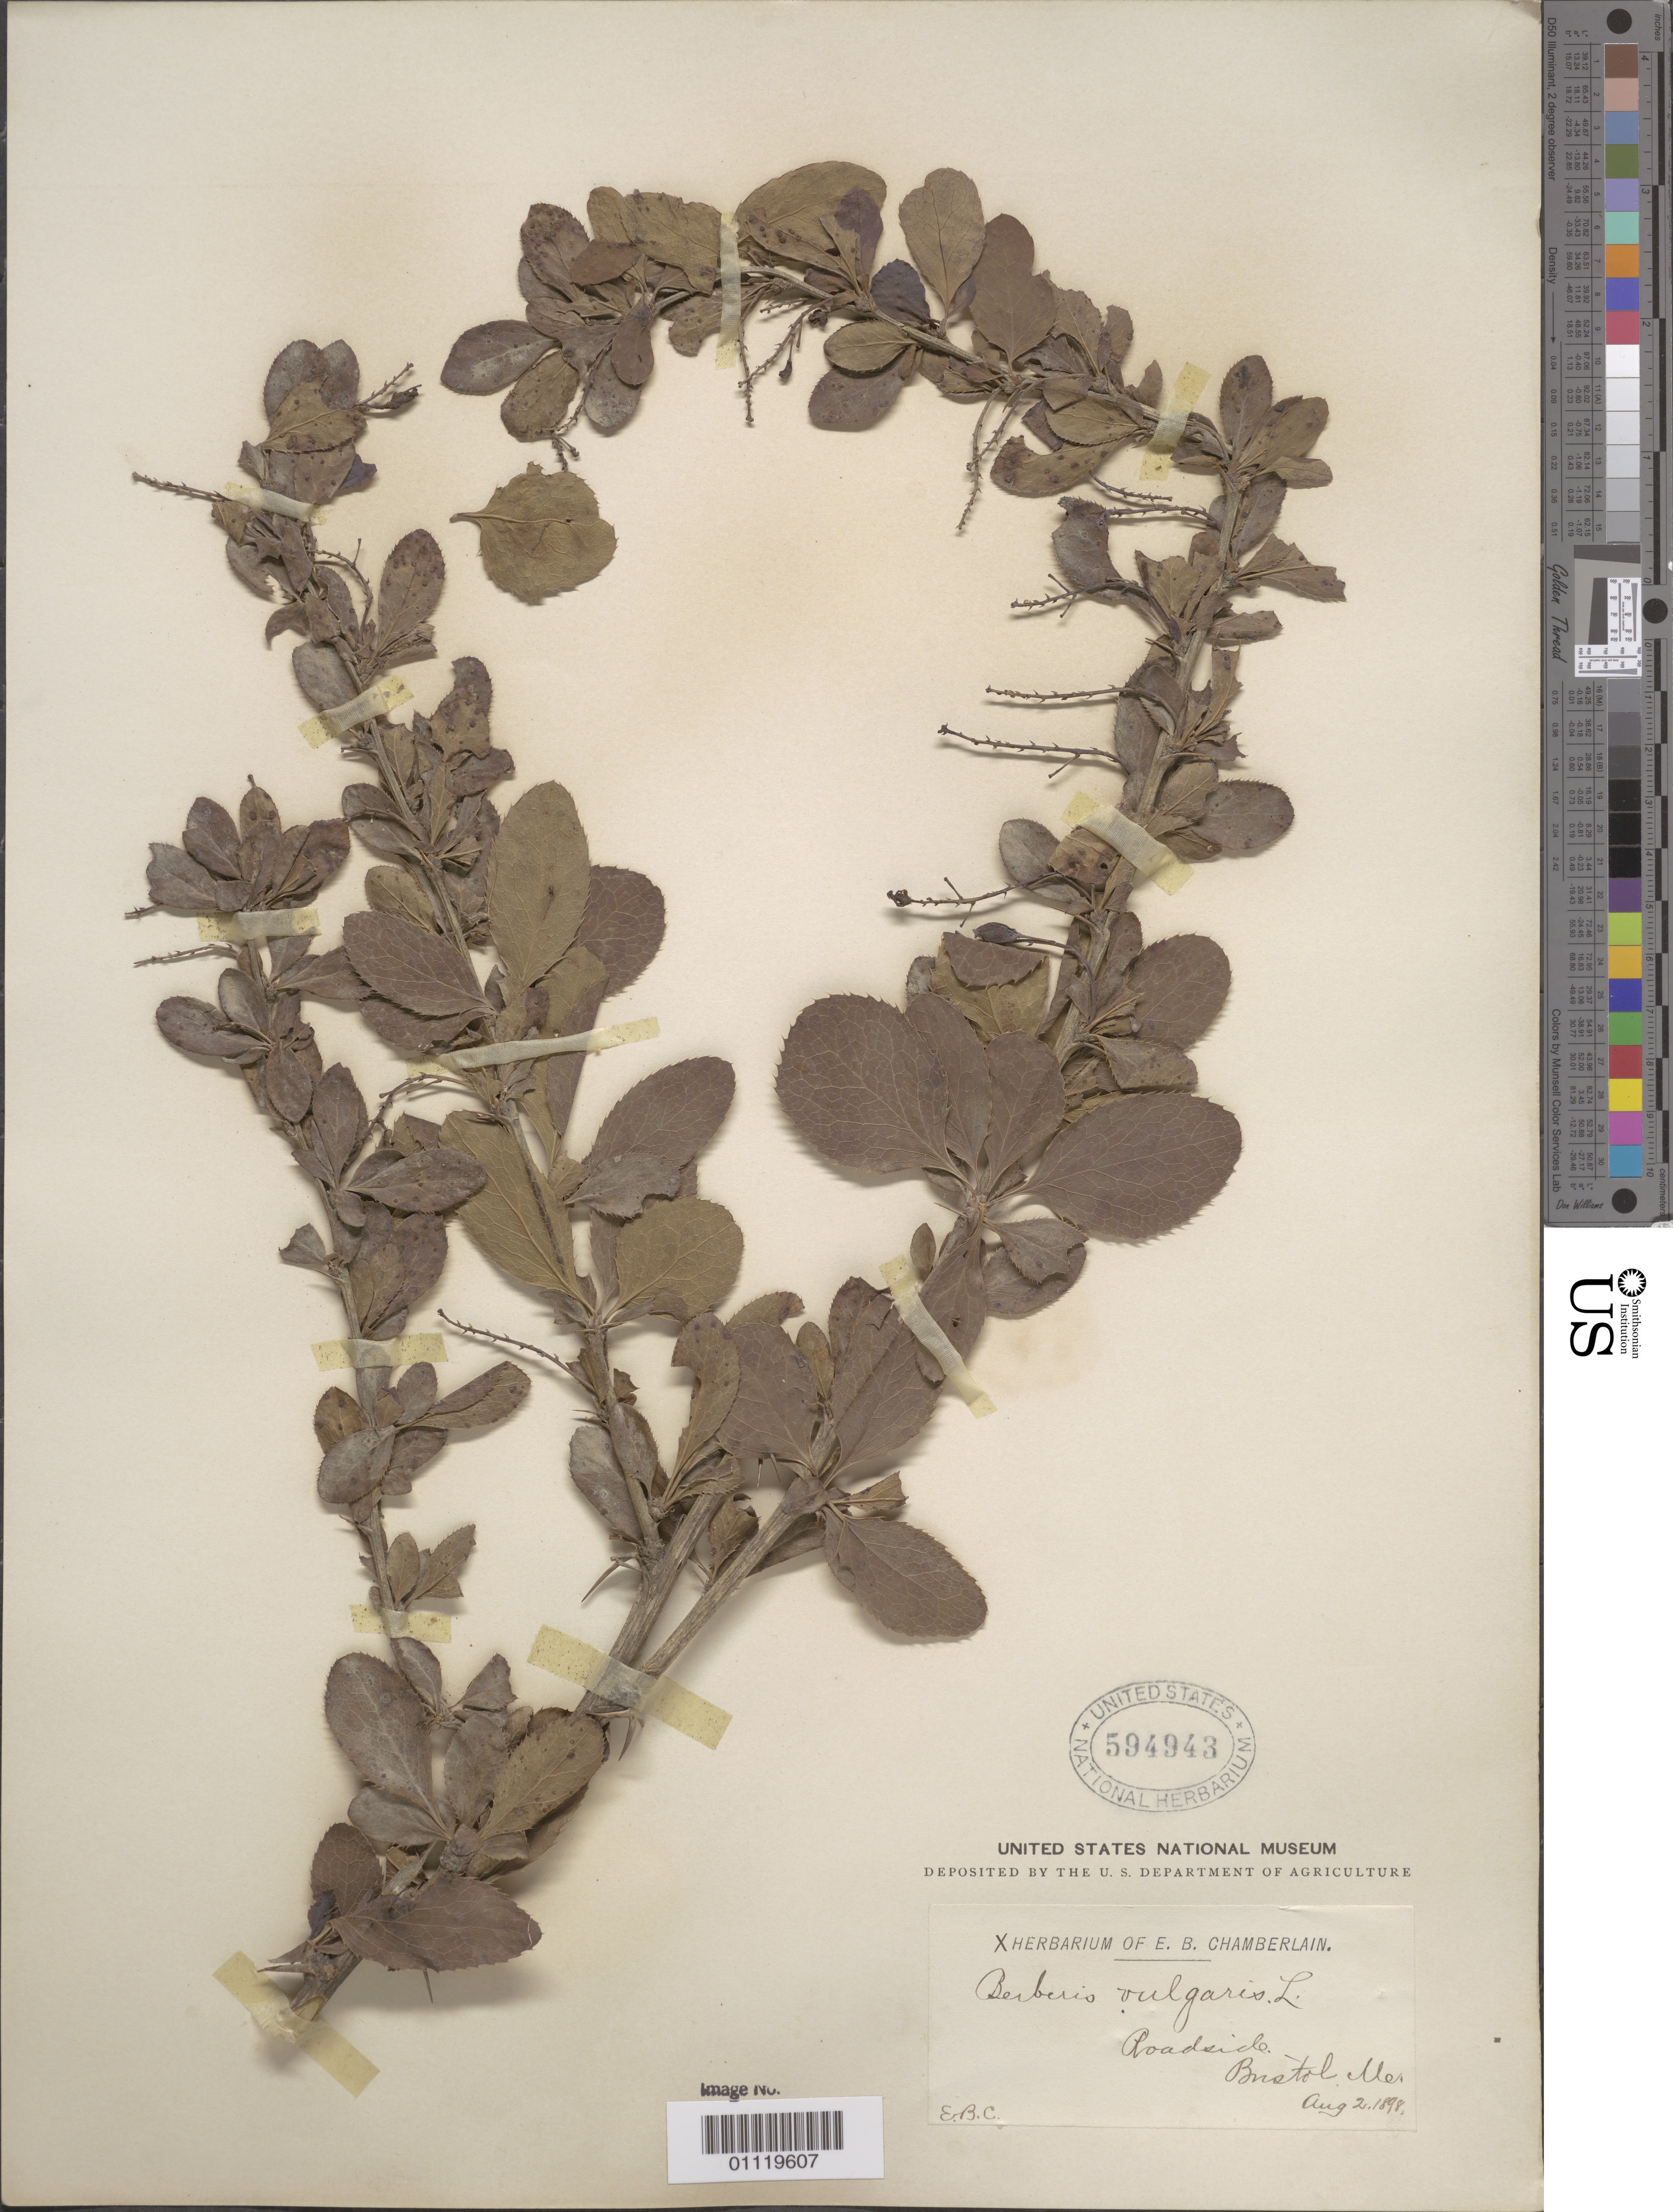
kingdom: Plantae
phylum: Tracheophyta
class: Magnoliopsida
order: Ranunculales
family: Berberidaceae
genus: Berberis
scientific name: Berberis vulgaris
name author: L.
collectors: E. Chamberlain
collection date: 1898-08-02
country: United States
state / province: Maine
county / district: Lincoln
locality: Bristol city, roadside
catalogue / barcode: US 594943